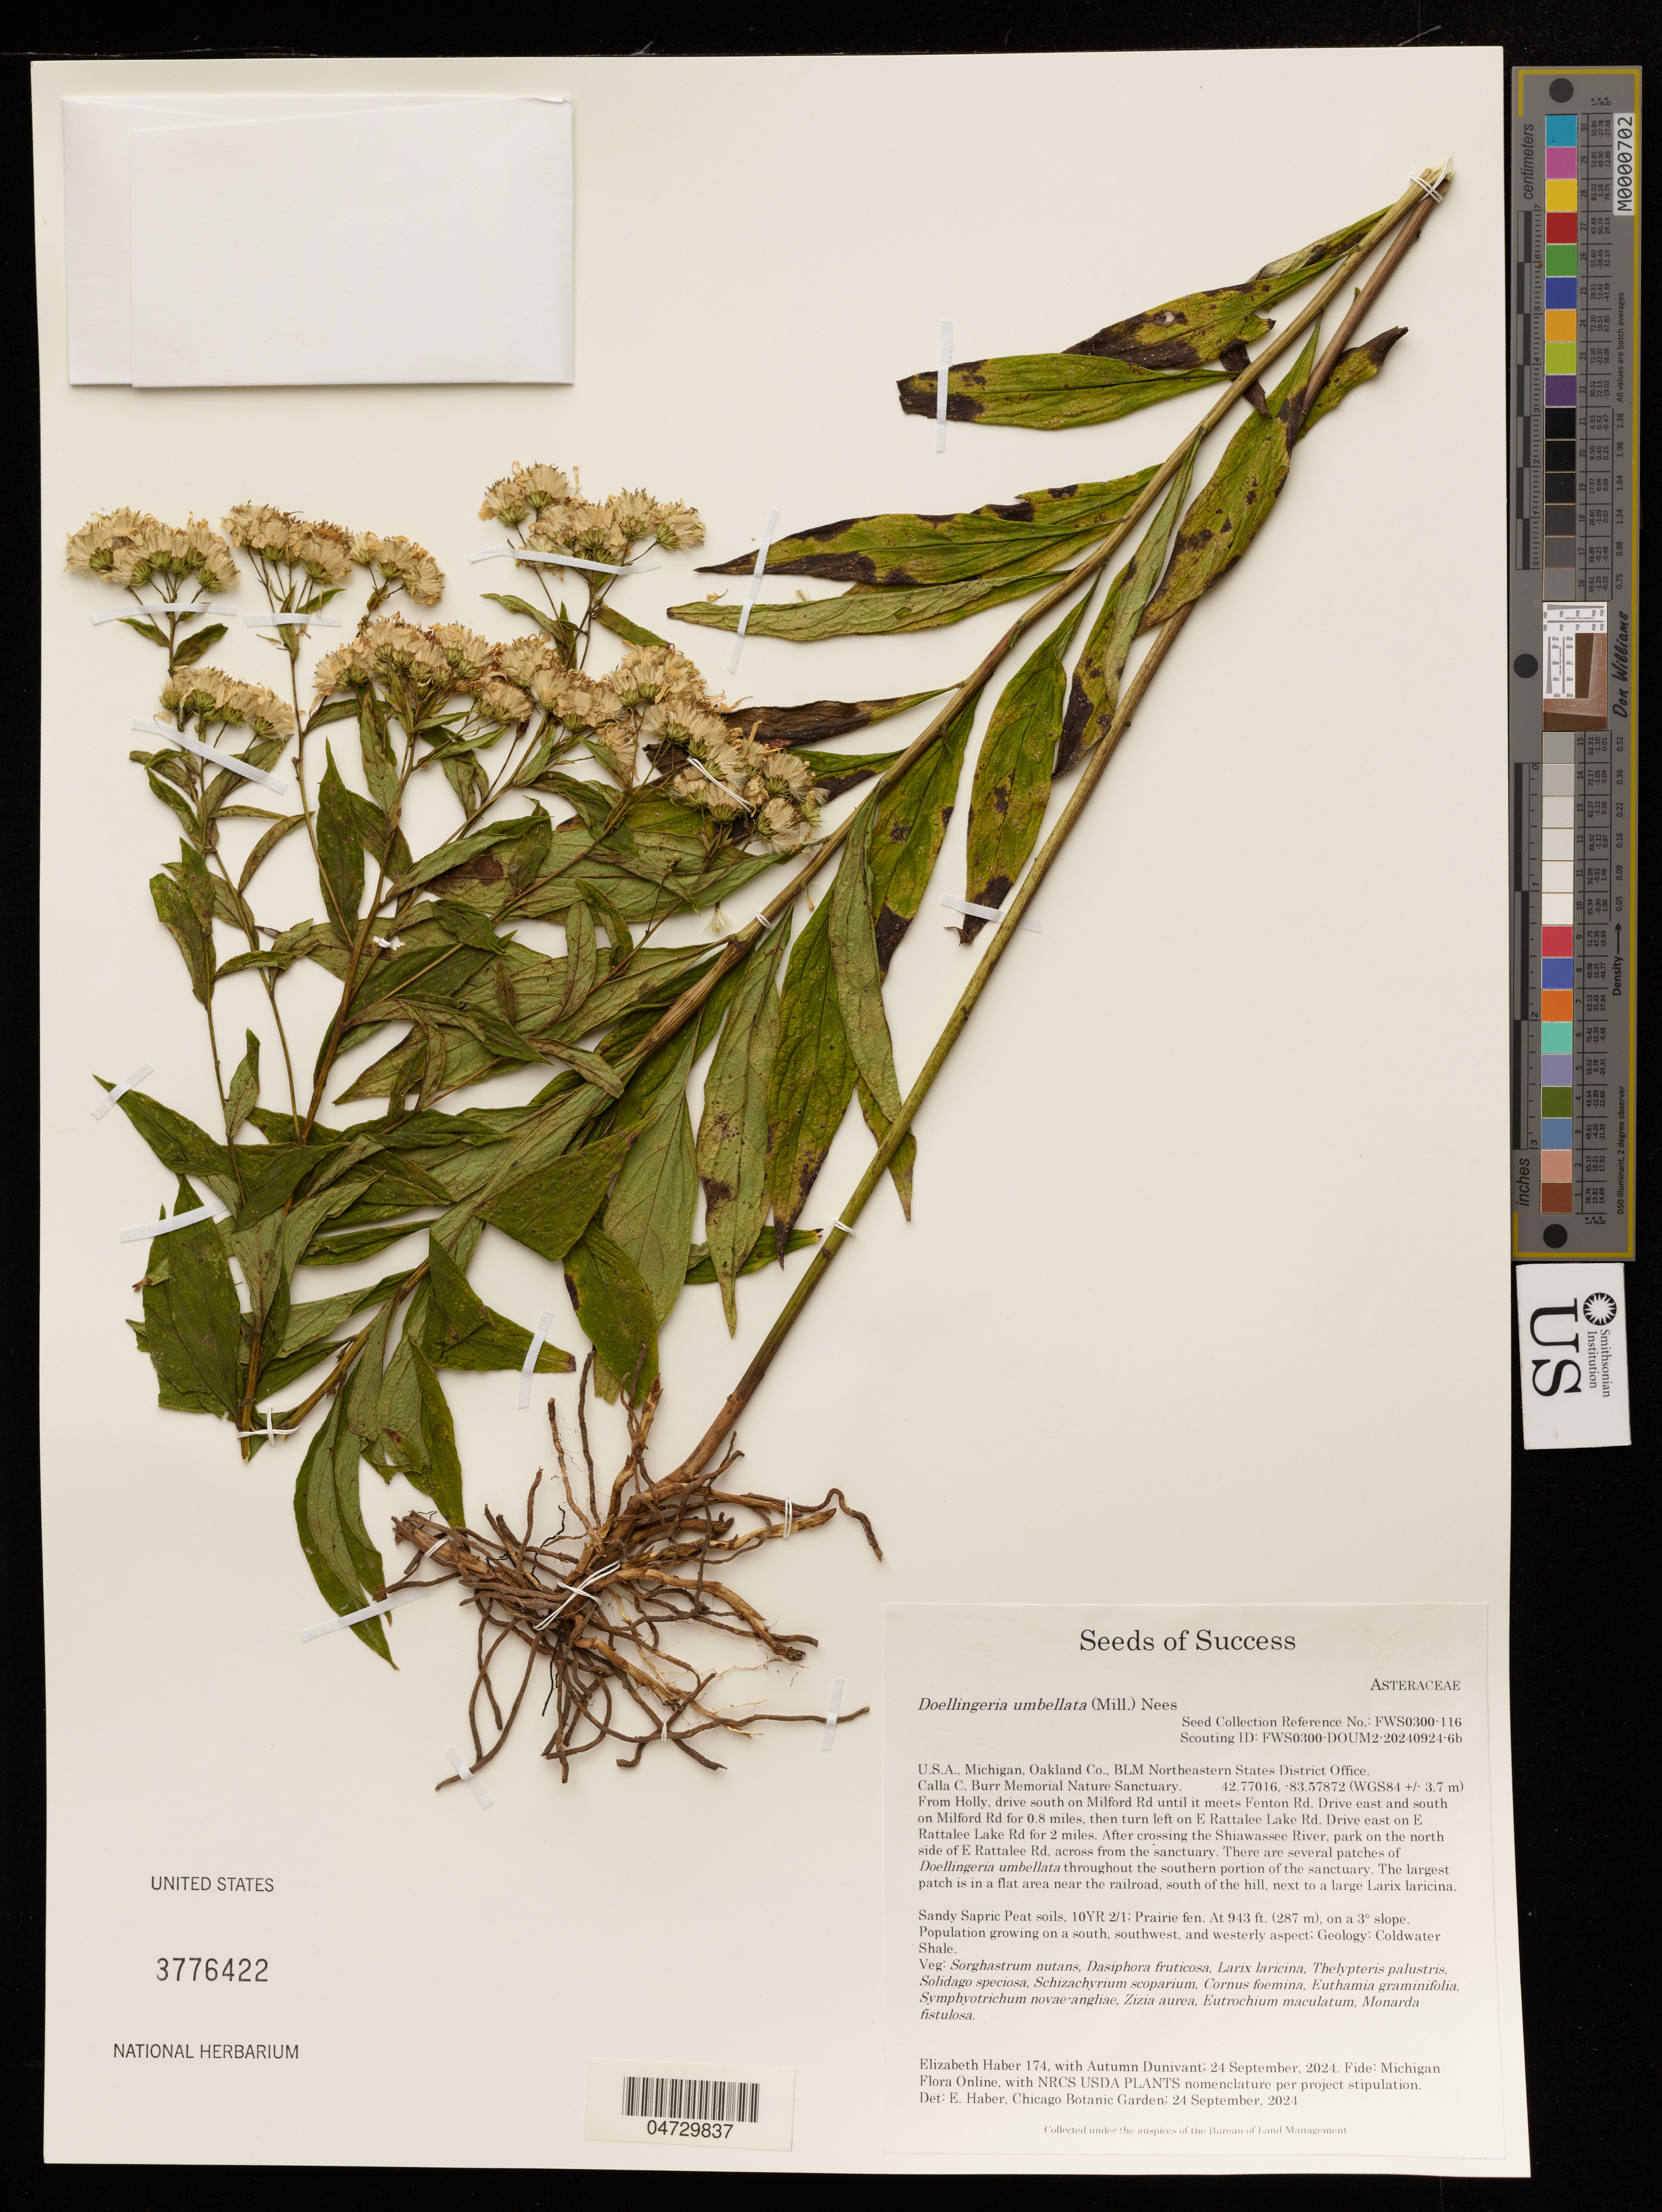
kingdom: Plantae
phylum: Tracheophyta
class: Magnoliopsida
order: Asterales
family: Asteraceae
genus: Doellingeria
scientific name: Doellingeria umbellata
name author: (Mill.) Nees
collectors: E. Haber & A. Dunivant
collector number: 174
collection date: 2024-09-24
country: United States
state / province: Michigan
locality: Oakland Co., BLM Northeastern States District Office. Calla C. Burr Memorial Nature Sanctuary. (WGS84 +/- 3.7 m). From Holly, drive south on Milford Rd until it meets Fenton Rd. Drive east and south on Milford Rd for 0.8 miles, then turn left on E Rattalee Lake Rd. Drive east on E Rattalee Lake Rd for 2 miles. After crossing the Shiawassee River, park on the north side of E Rattalee Rd, across from the sanctuary. There are several patches of Doellingeria umbellata throughout the southern portion of the sanctuary. The largest patch is in a flat area near the railroad, south of the hill, next to a large Larix laricina.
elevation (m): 287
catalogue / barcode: US 3776422